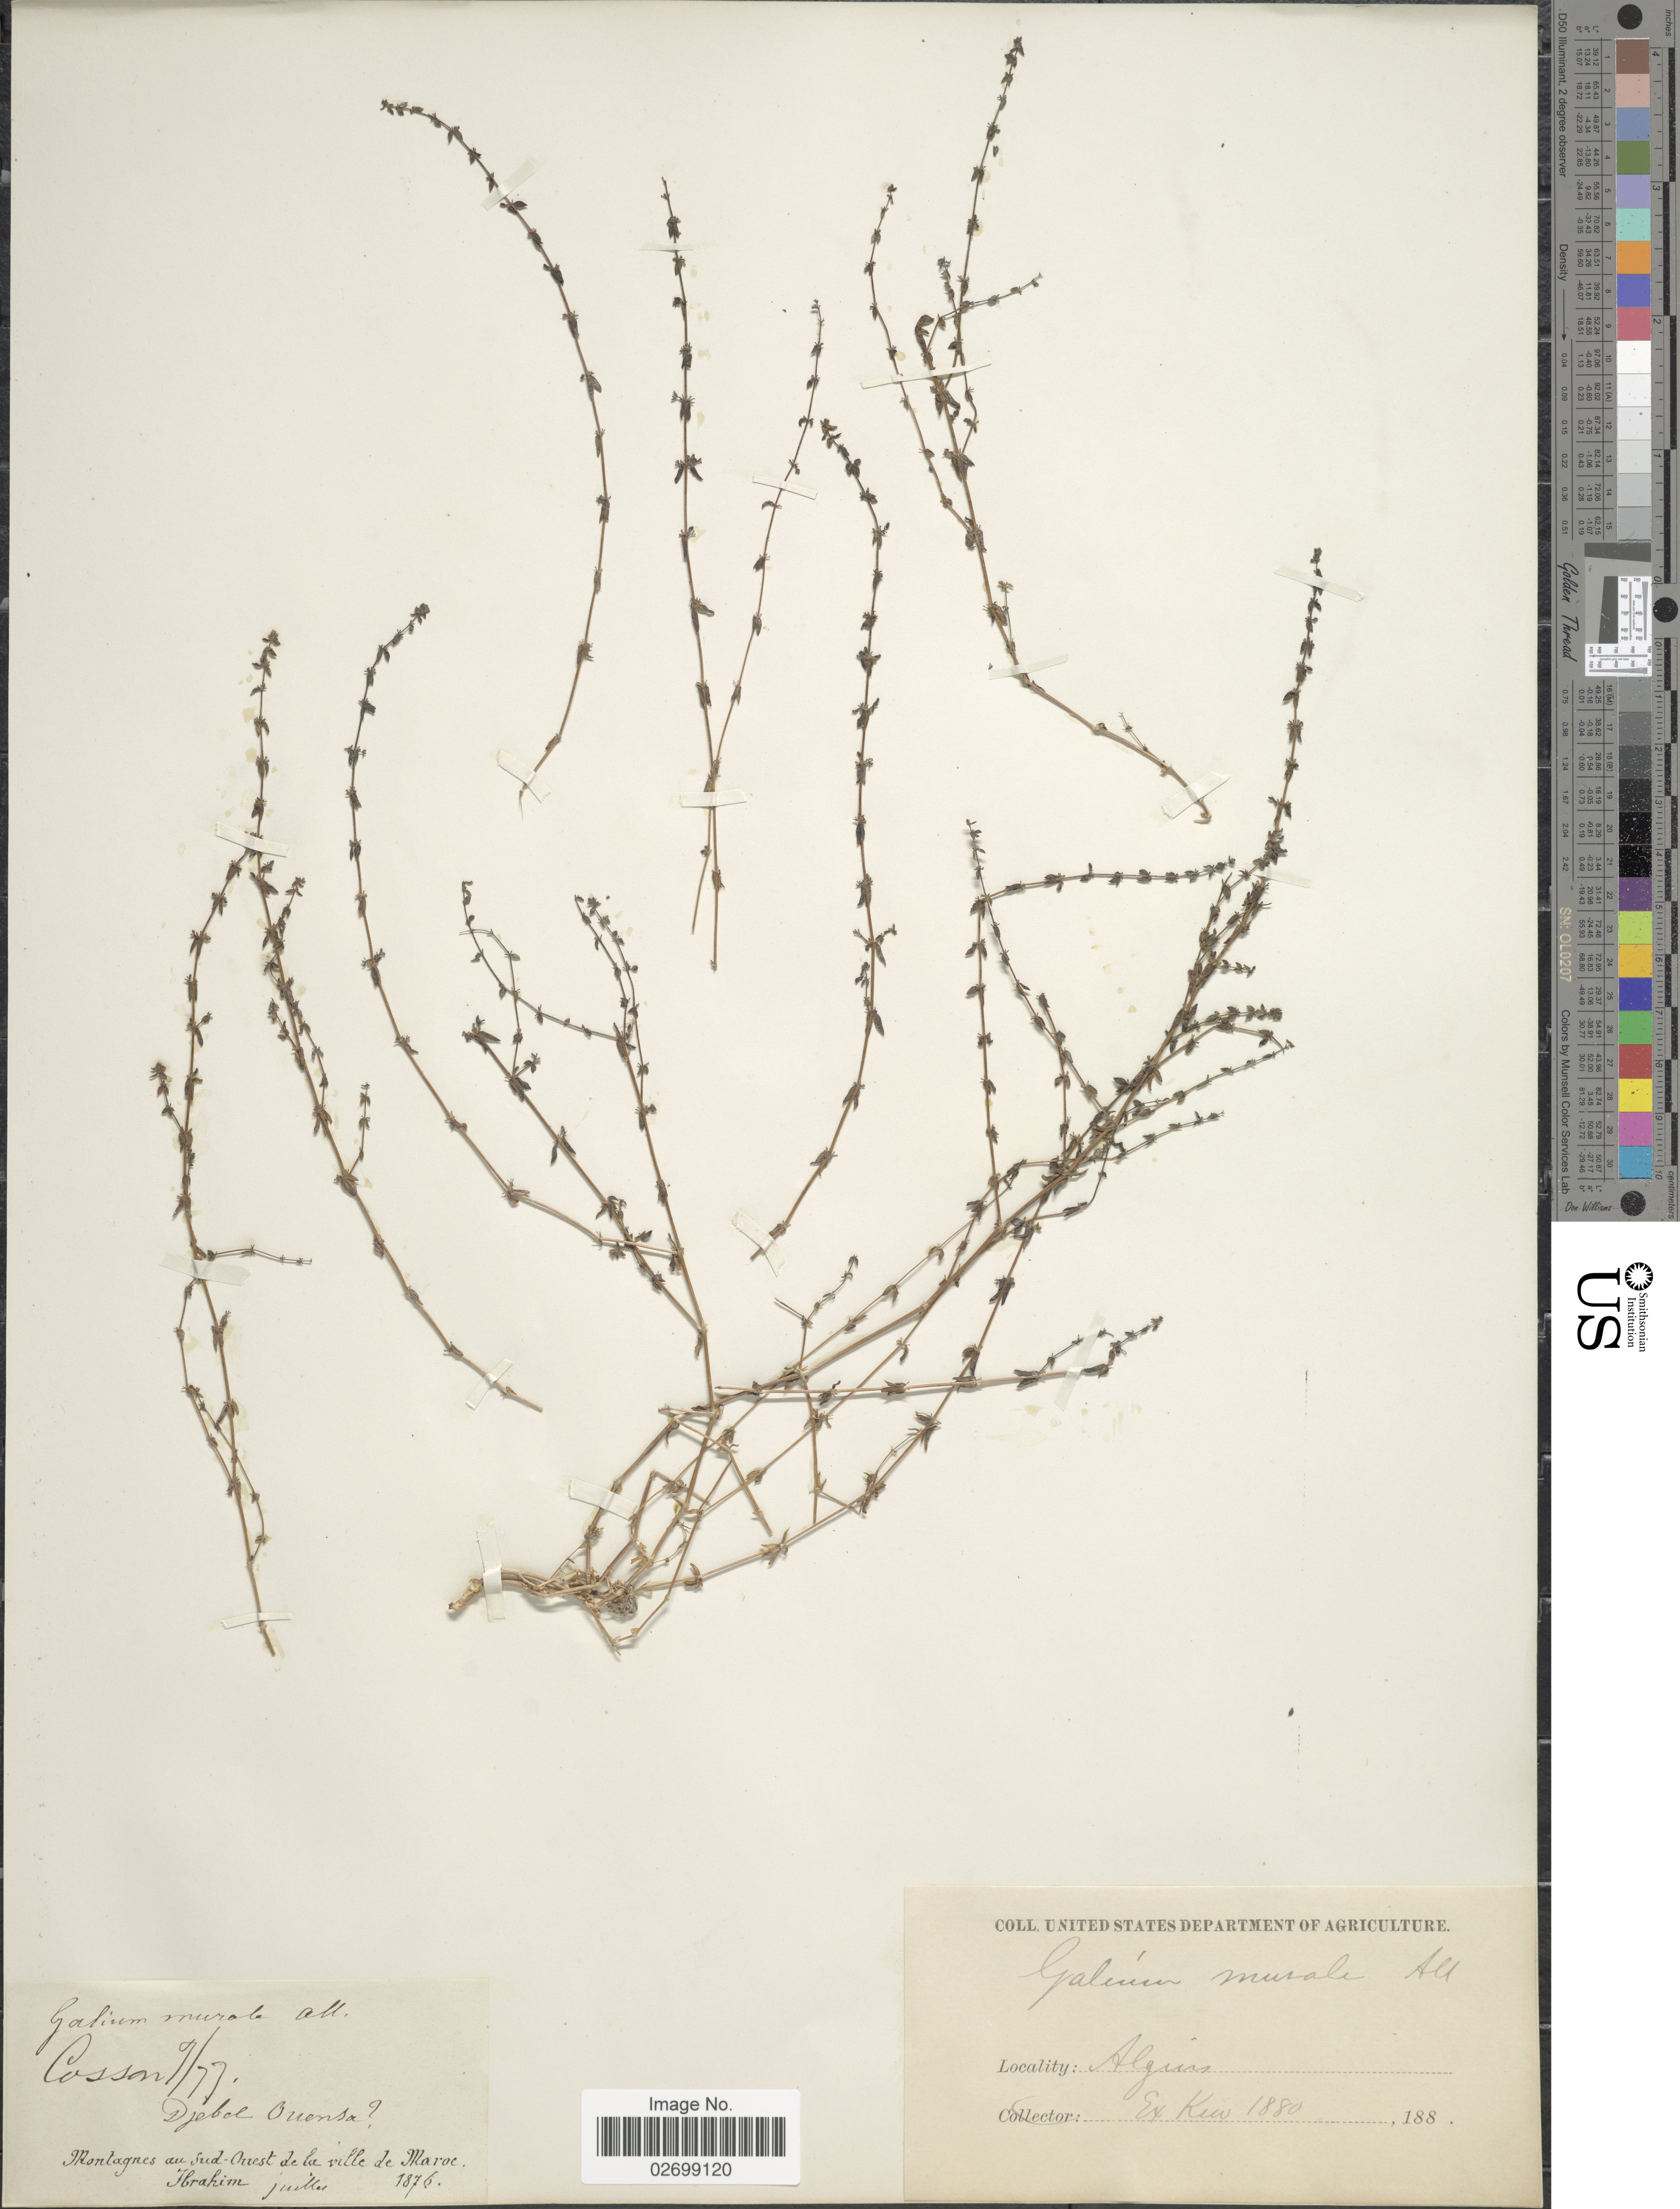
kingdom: Plantae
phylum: Tracheophyta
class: Magnoliopsida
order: Gentianales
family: Rubiaceae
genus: Galium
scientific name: Galium murale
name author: (L.) All.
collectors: -. Ibrahim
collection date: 1876-07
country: Algeria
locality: Djebel Ouensa, Montagnes au Sud-Quest de la ville de Maroc, Algeria